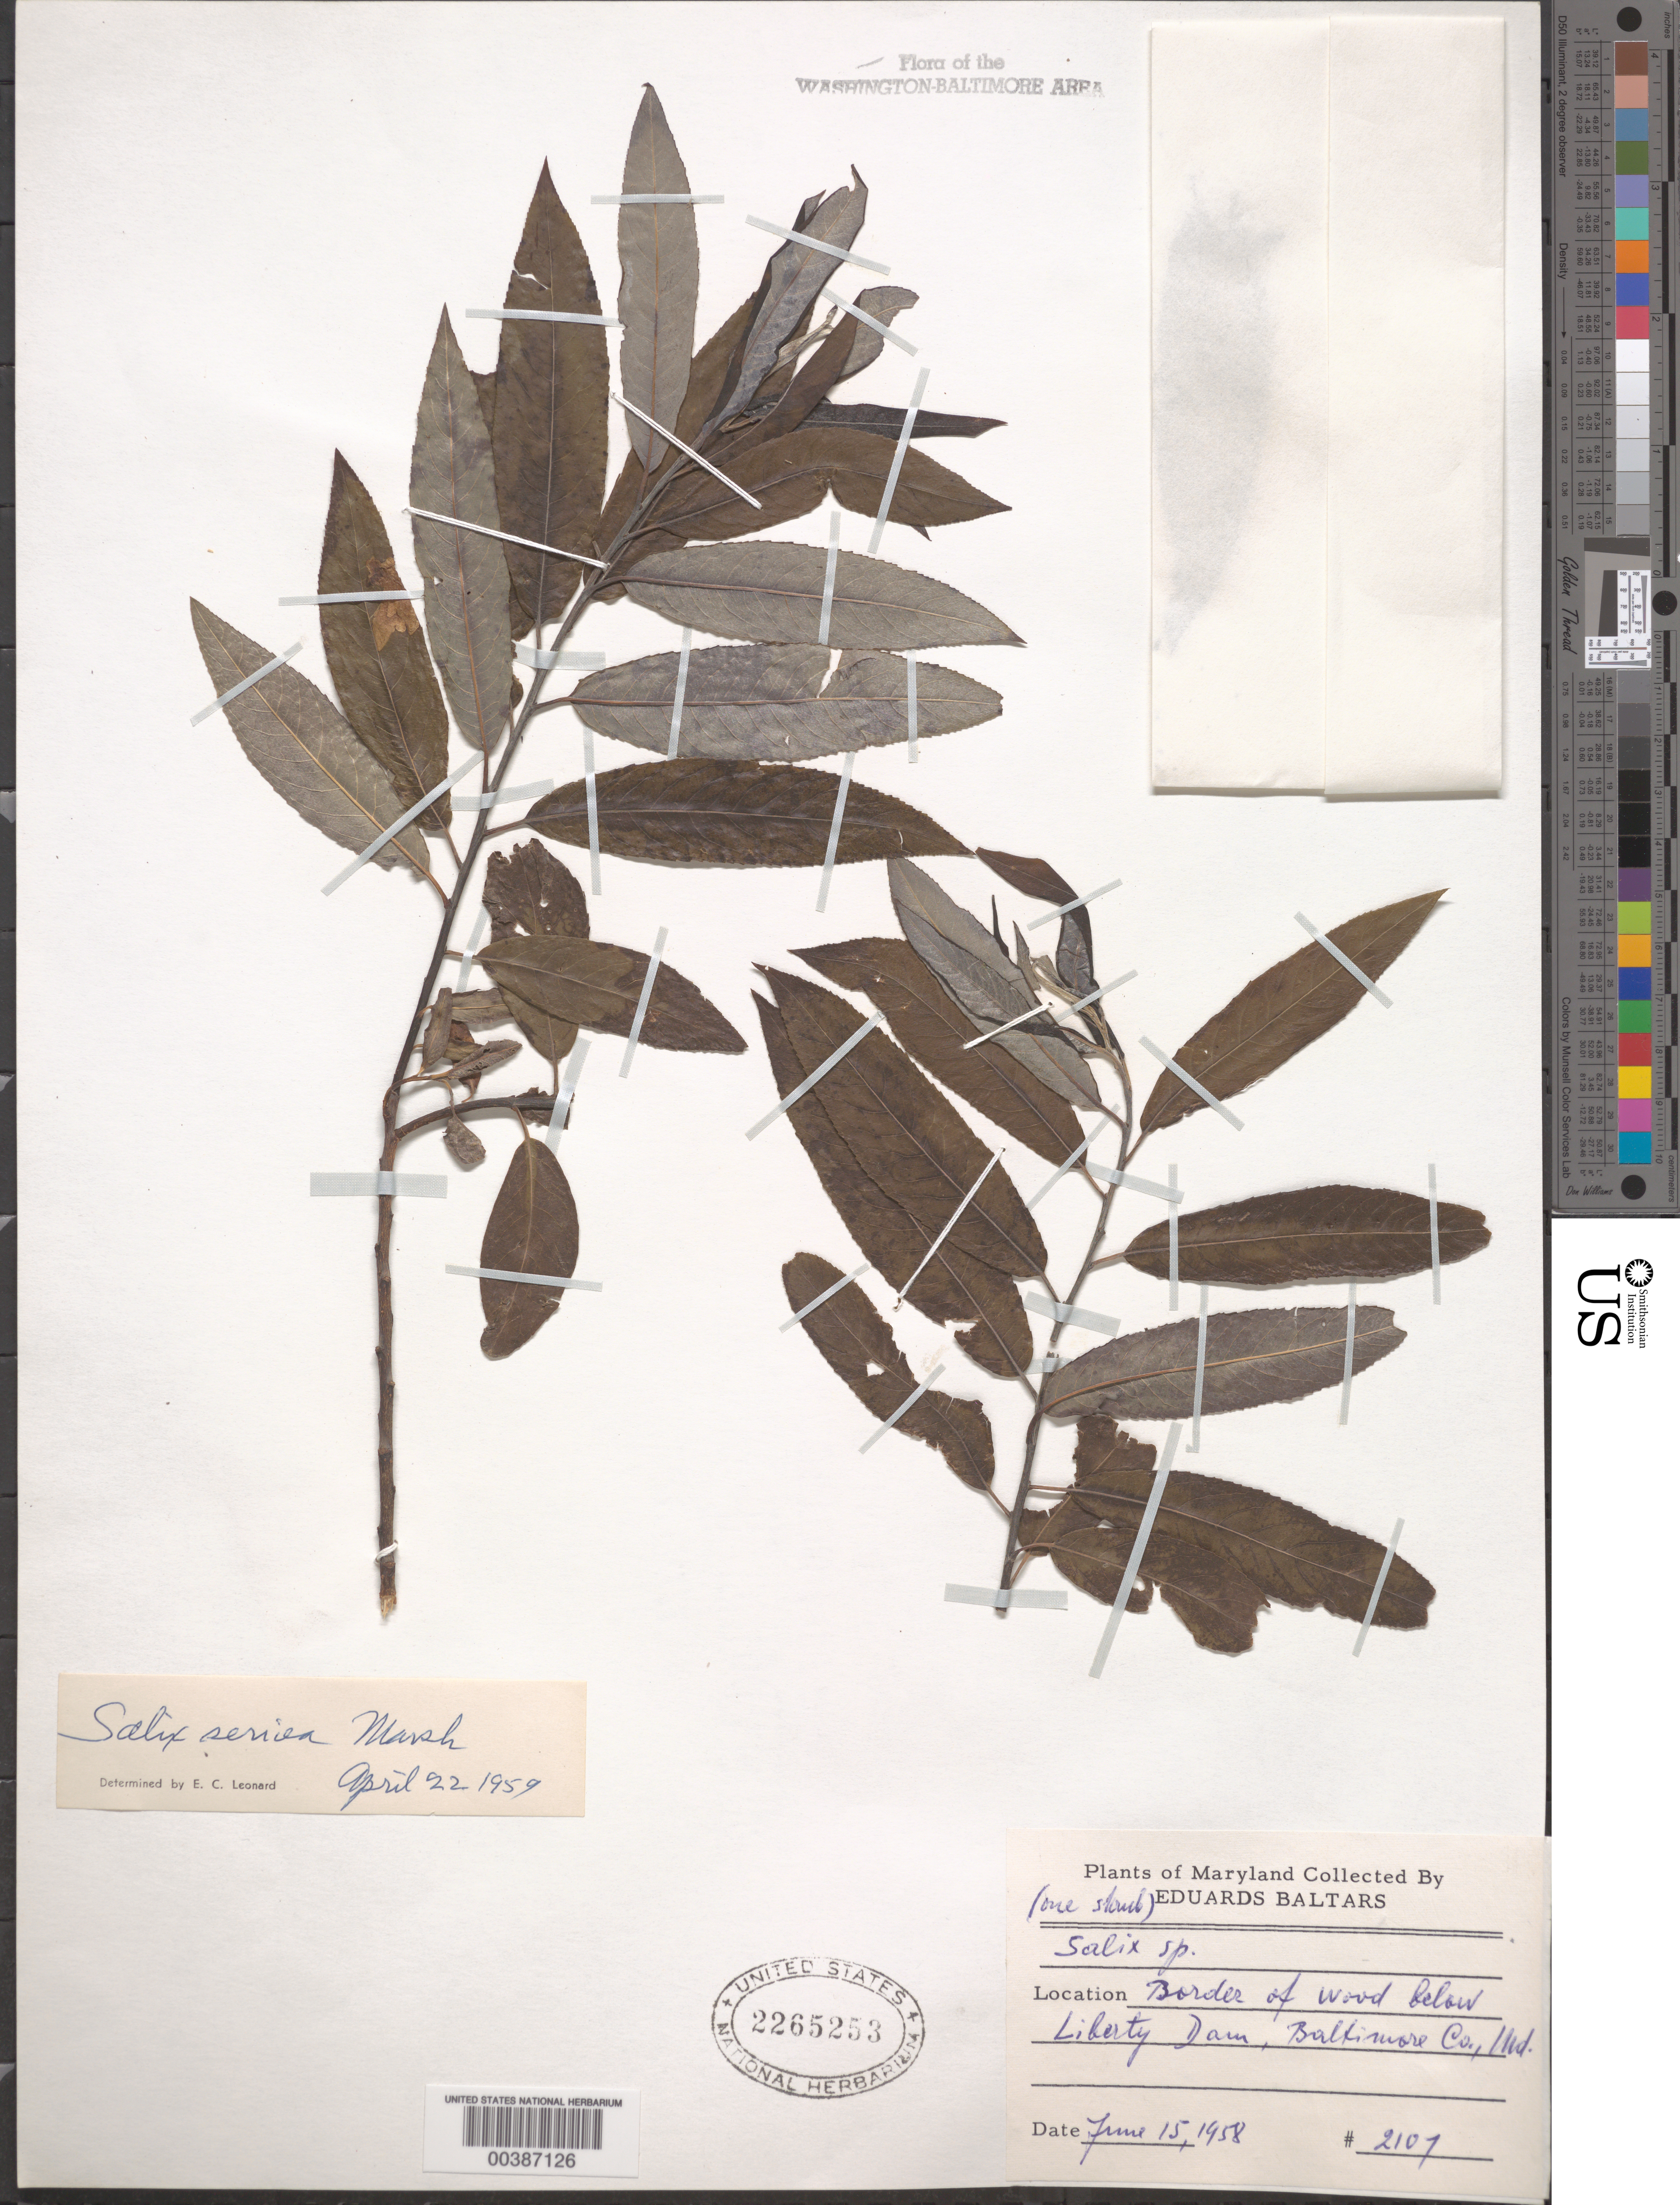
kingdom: Plantae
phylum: Tracheophyta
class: Magnoliopsida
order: Malpighiales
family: Salicaceae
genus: Salix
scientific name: Salix sericea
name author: Marshall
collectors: E. Baltars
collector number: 2107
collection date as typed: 15 Jun 1958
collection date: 1958-06-15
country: United States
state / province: Maryland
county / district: Baltimore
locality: Below Liberty Dam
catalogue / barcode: US 2265253